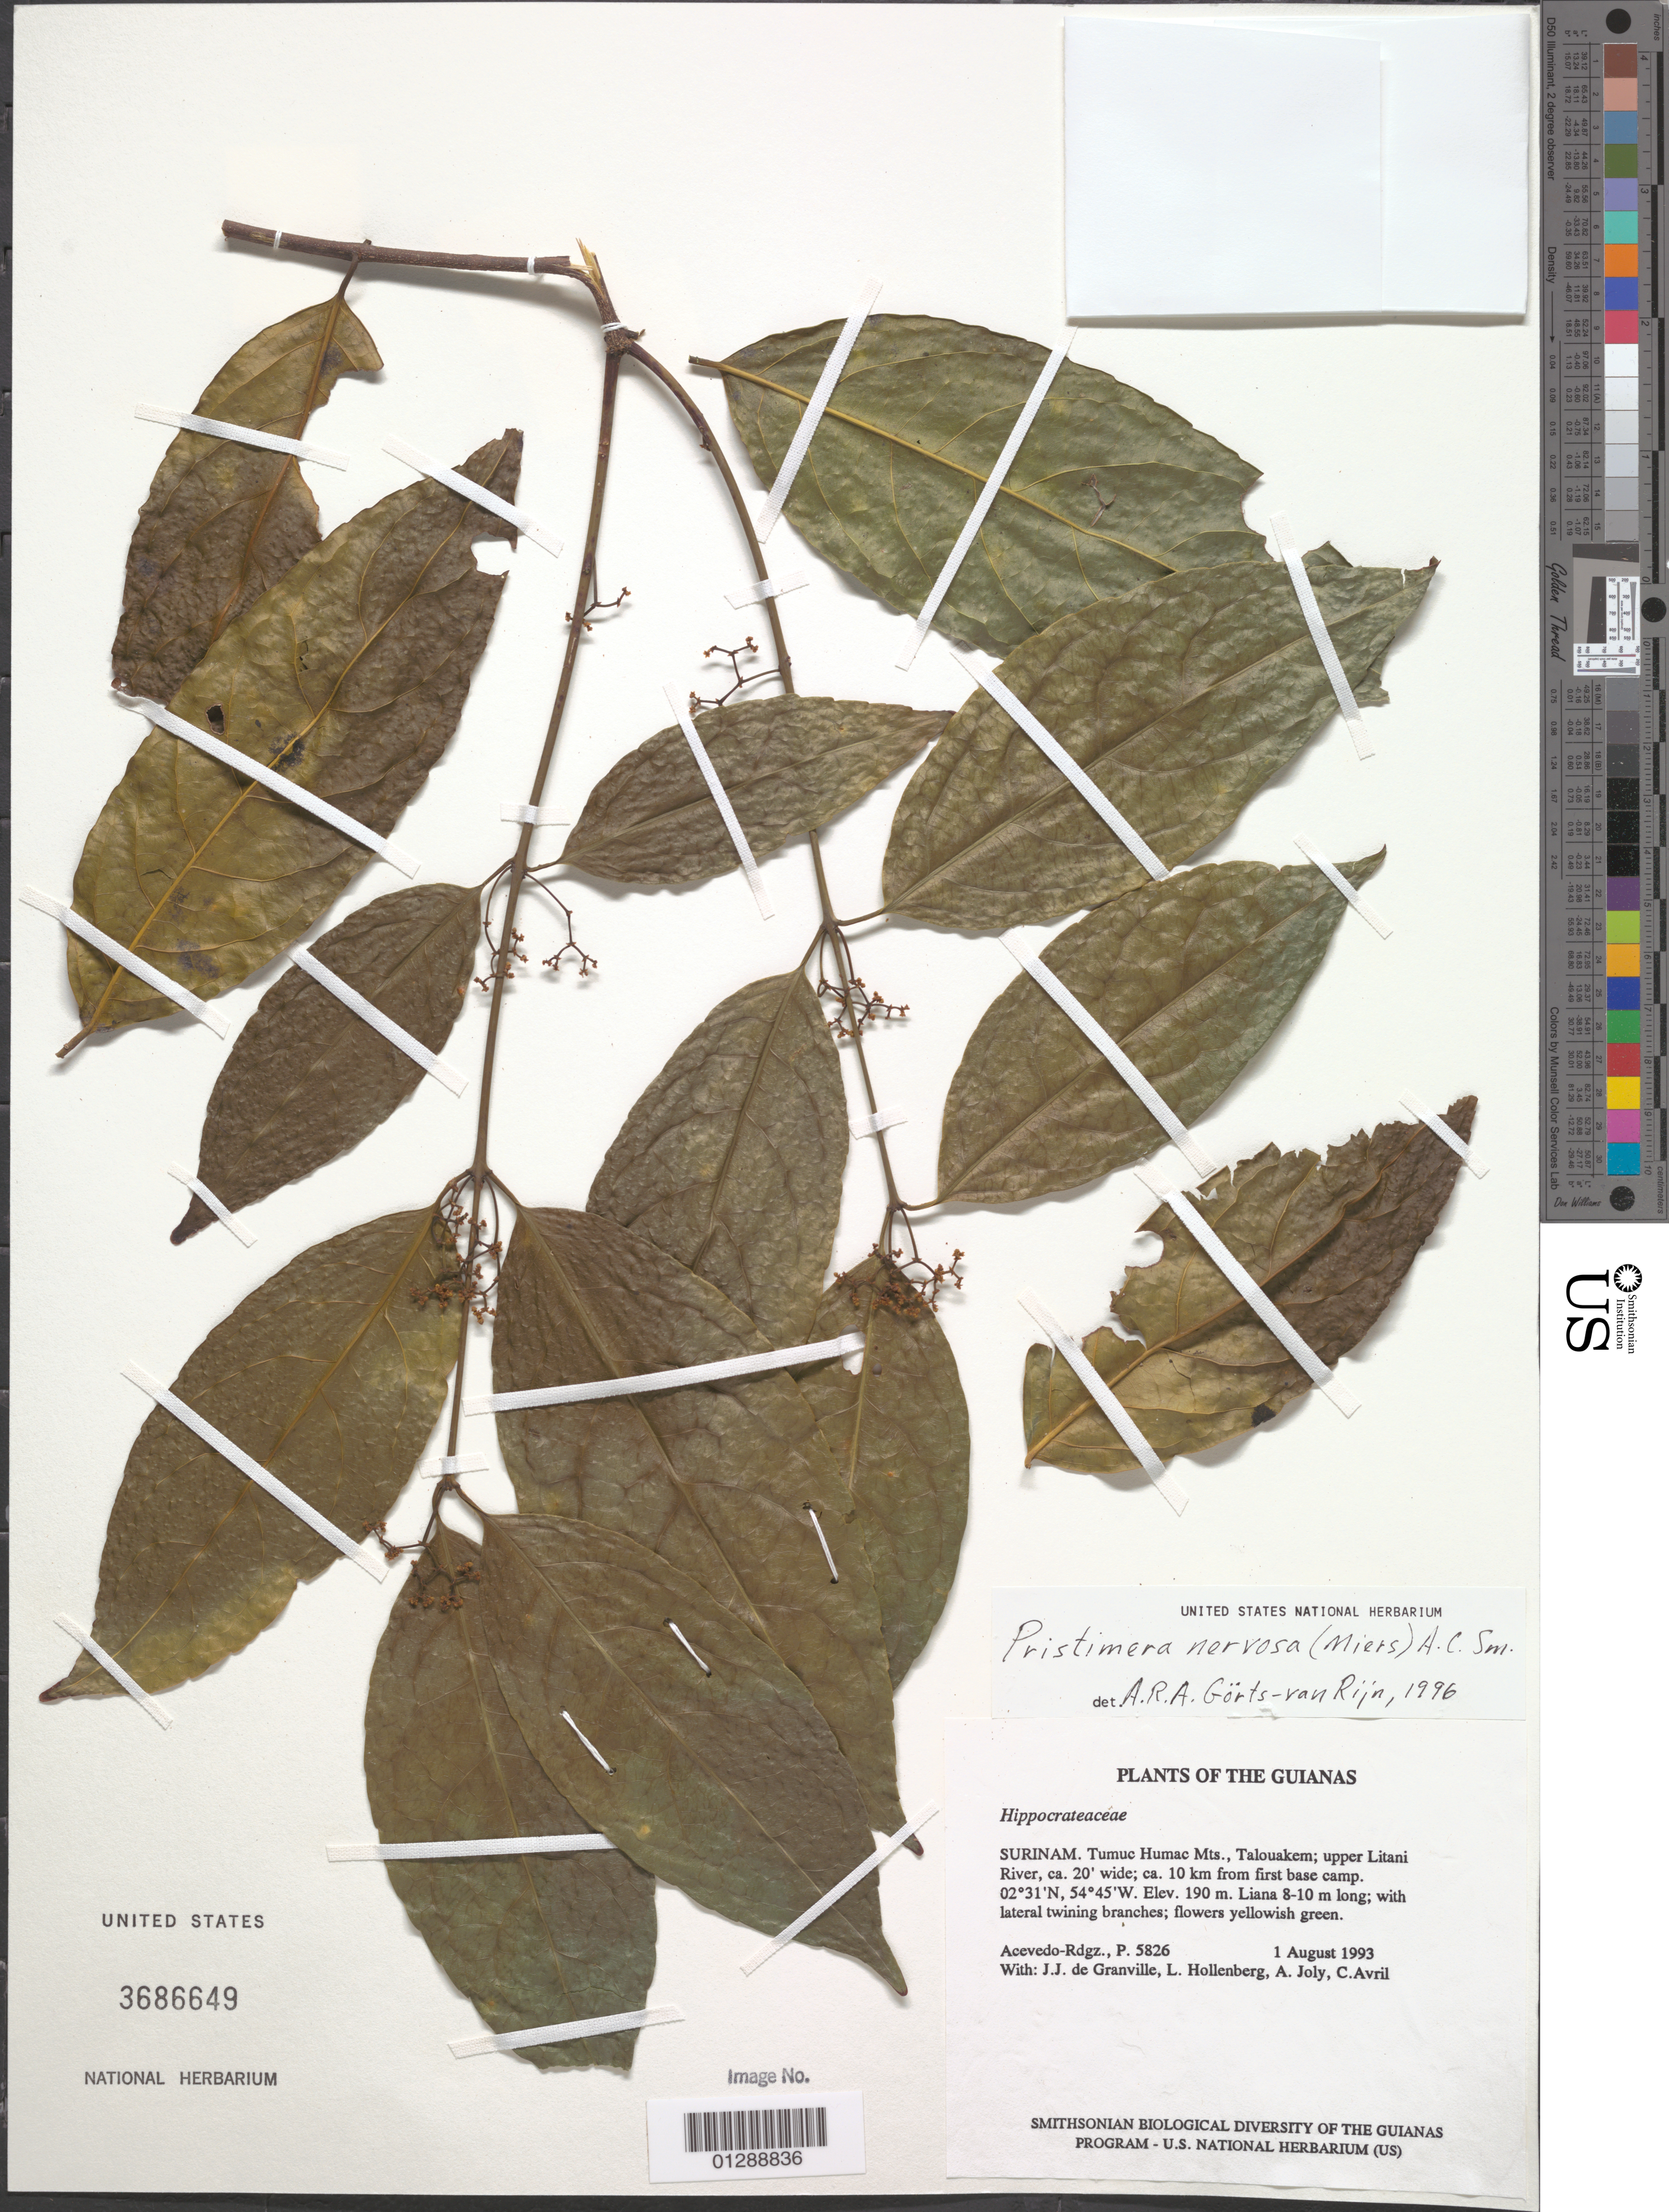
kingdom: Plantae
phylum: Tracheophyta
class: Magnoliopsida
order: Celastrales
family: Celastraceae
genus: Pristimera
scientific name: Pristimera nervosa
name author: (Miers) A.C. Sm.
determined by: Görts-van Rijn, A. R. A.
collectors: P. Acevedo-Rodr., J.-J. de Granville, L. Hollenberg, A. Joly & C. Avril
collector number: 5826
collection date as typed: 1 August 1993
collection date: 1993-08-01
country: Suriname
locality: Tumuc Humac Mts., Talouakem; upper Litani River, ca. 20' wide; ca. 10 km from first base camp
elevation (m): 190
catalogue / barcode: US 3686649